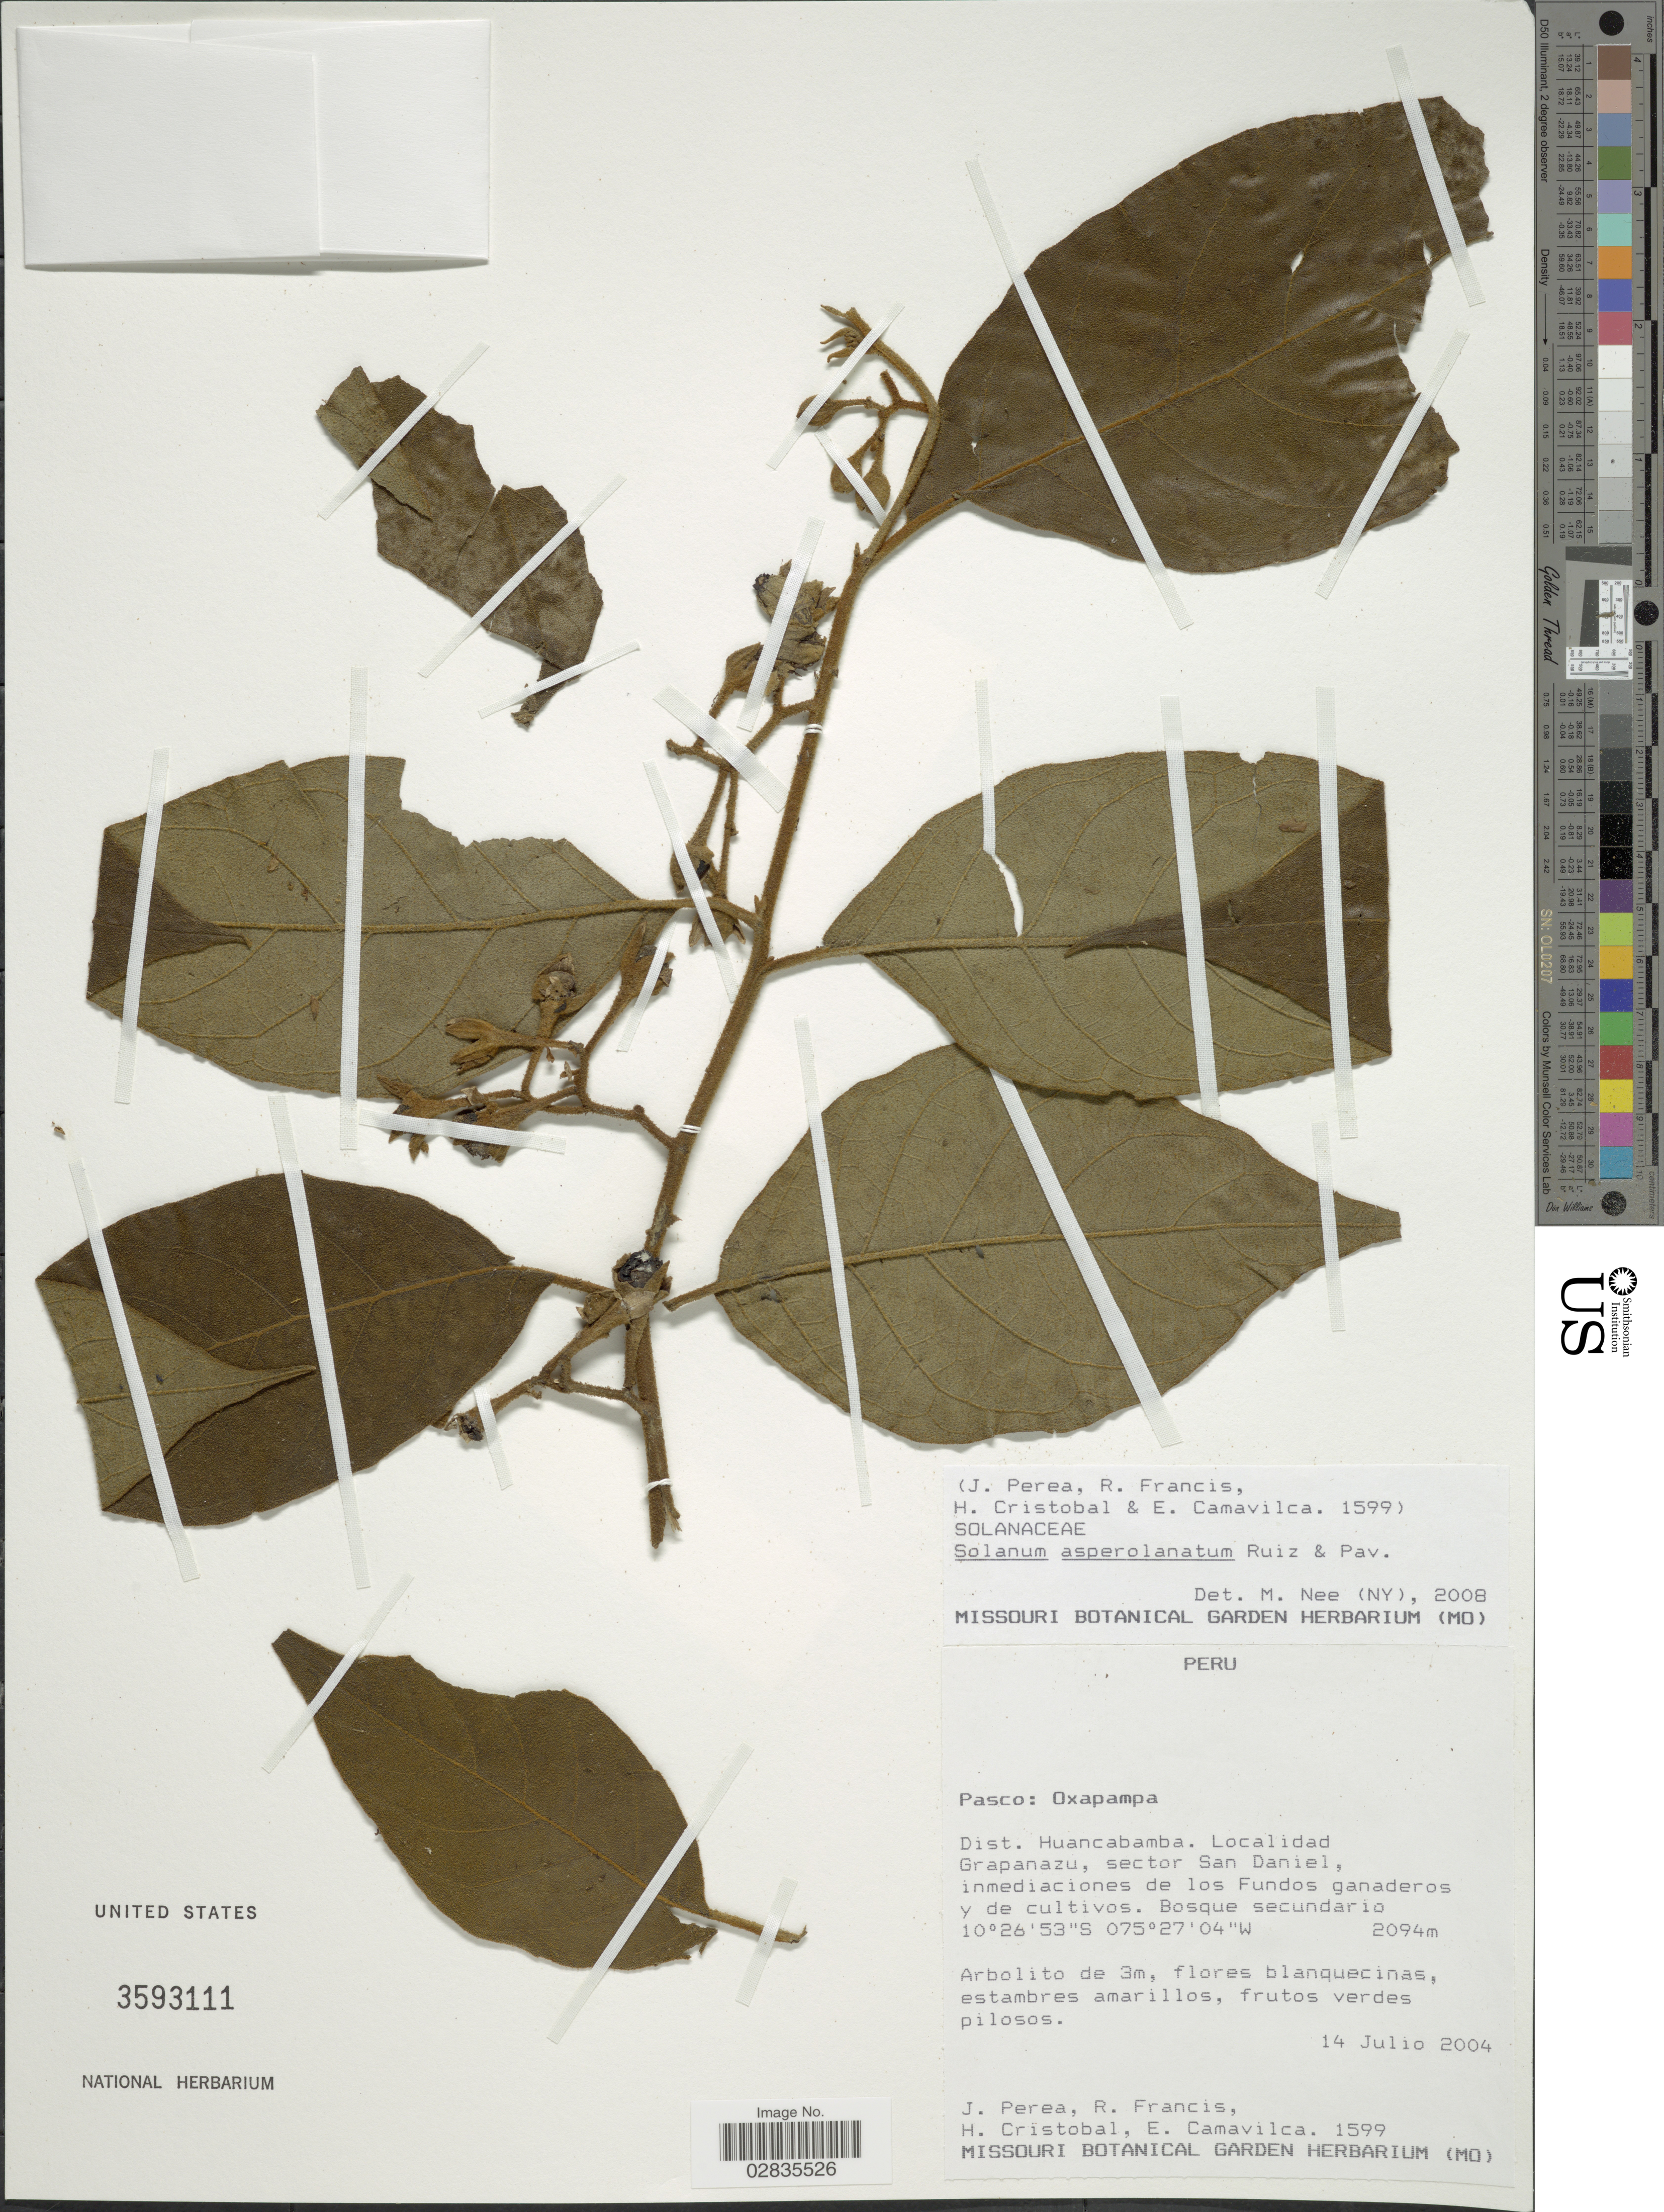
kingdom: Plantae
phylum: Tracheophyta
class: Magnoliopsida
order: Solanales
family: Solanaceae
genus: Solanum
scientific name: Solanum asperolanatum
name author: Ruiz & Pav.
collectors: J. Perea, R. Francis, H. Cristobal & E. Camavilca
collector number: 1599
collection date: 2004-07-14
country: Peru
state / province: Pasco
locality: Oxapampa, Dist. Huancabamba, Localidad Grapanazu, sector San Daniel.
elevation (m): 2094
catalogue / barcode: US 3593111